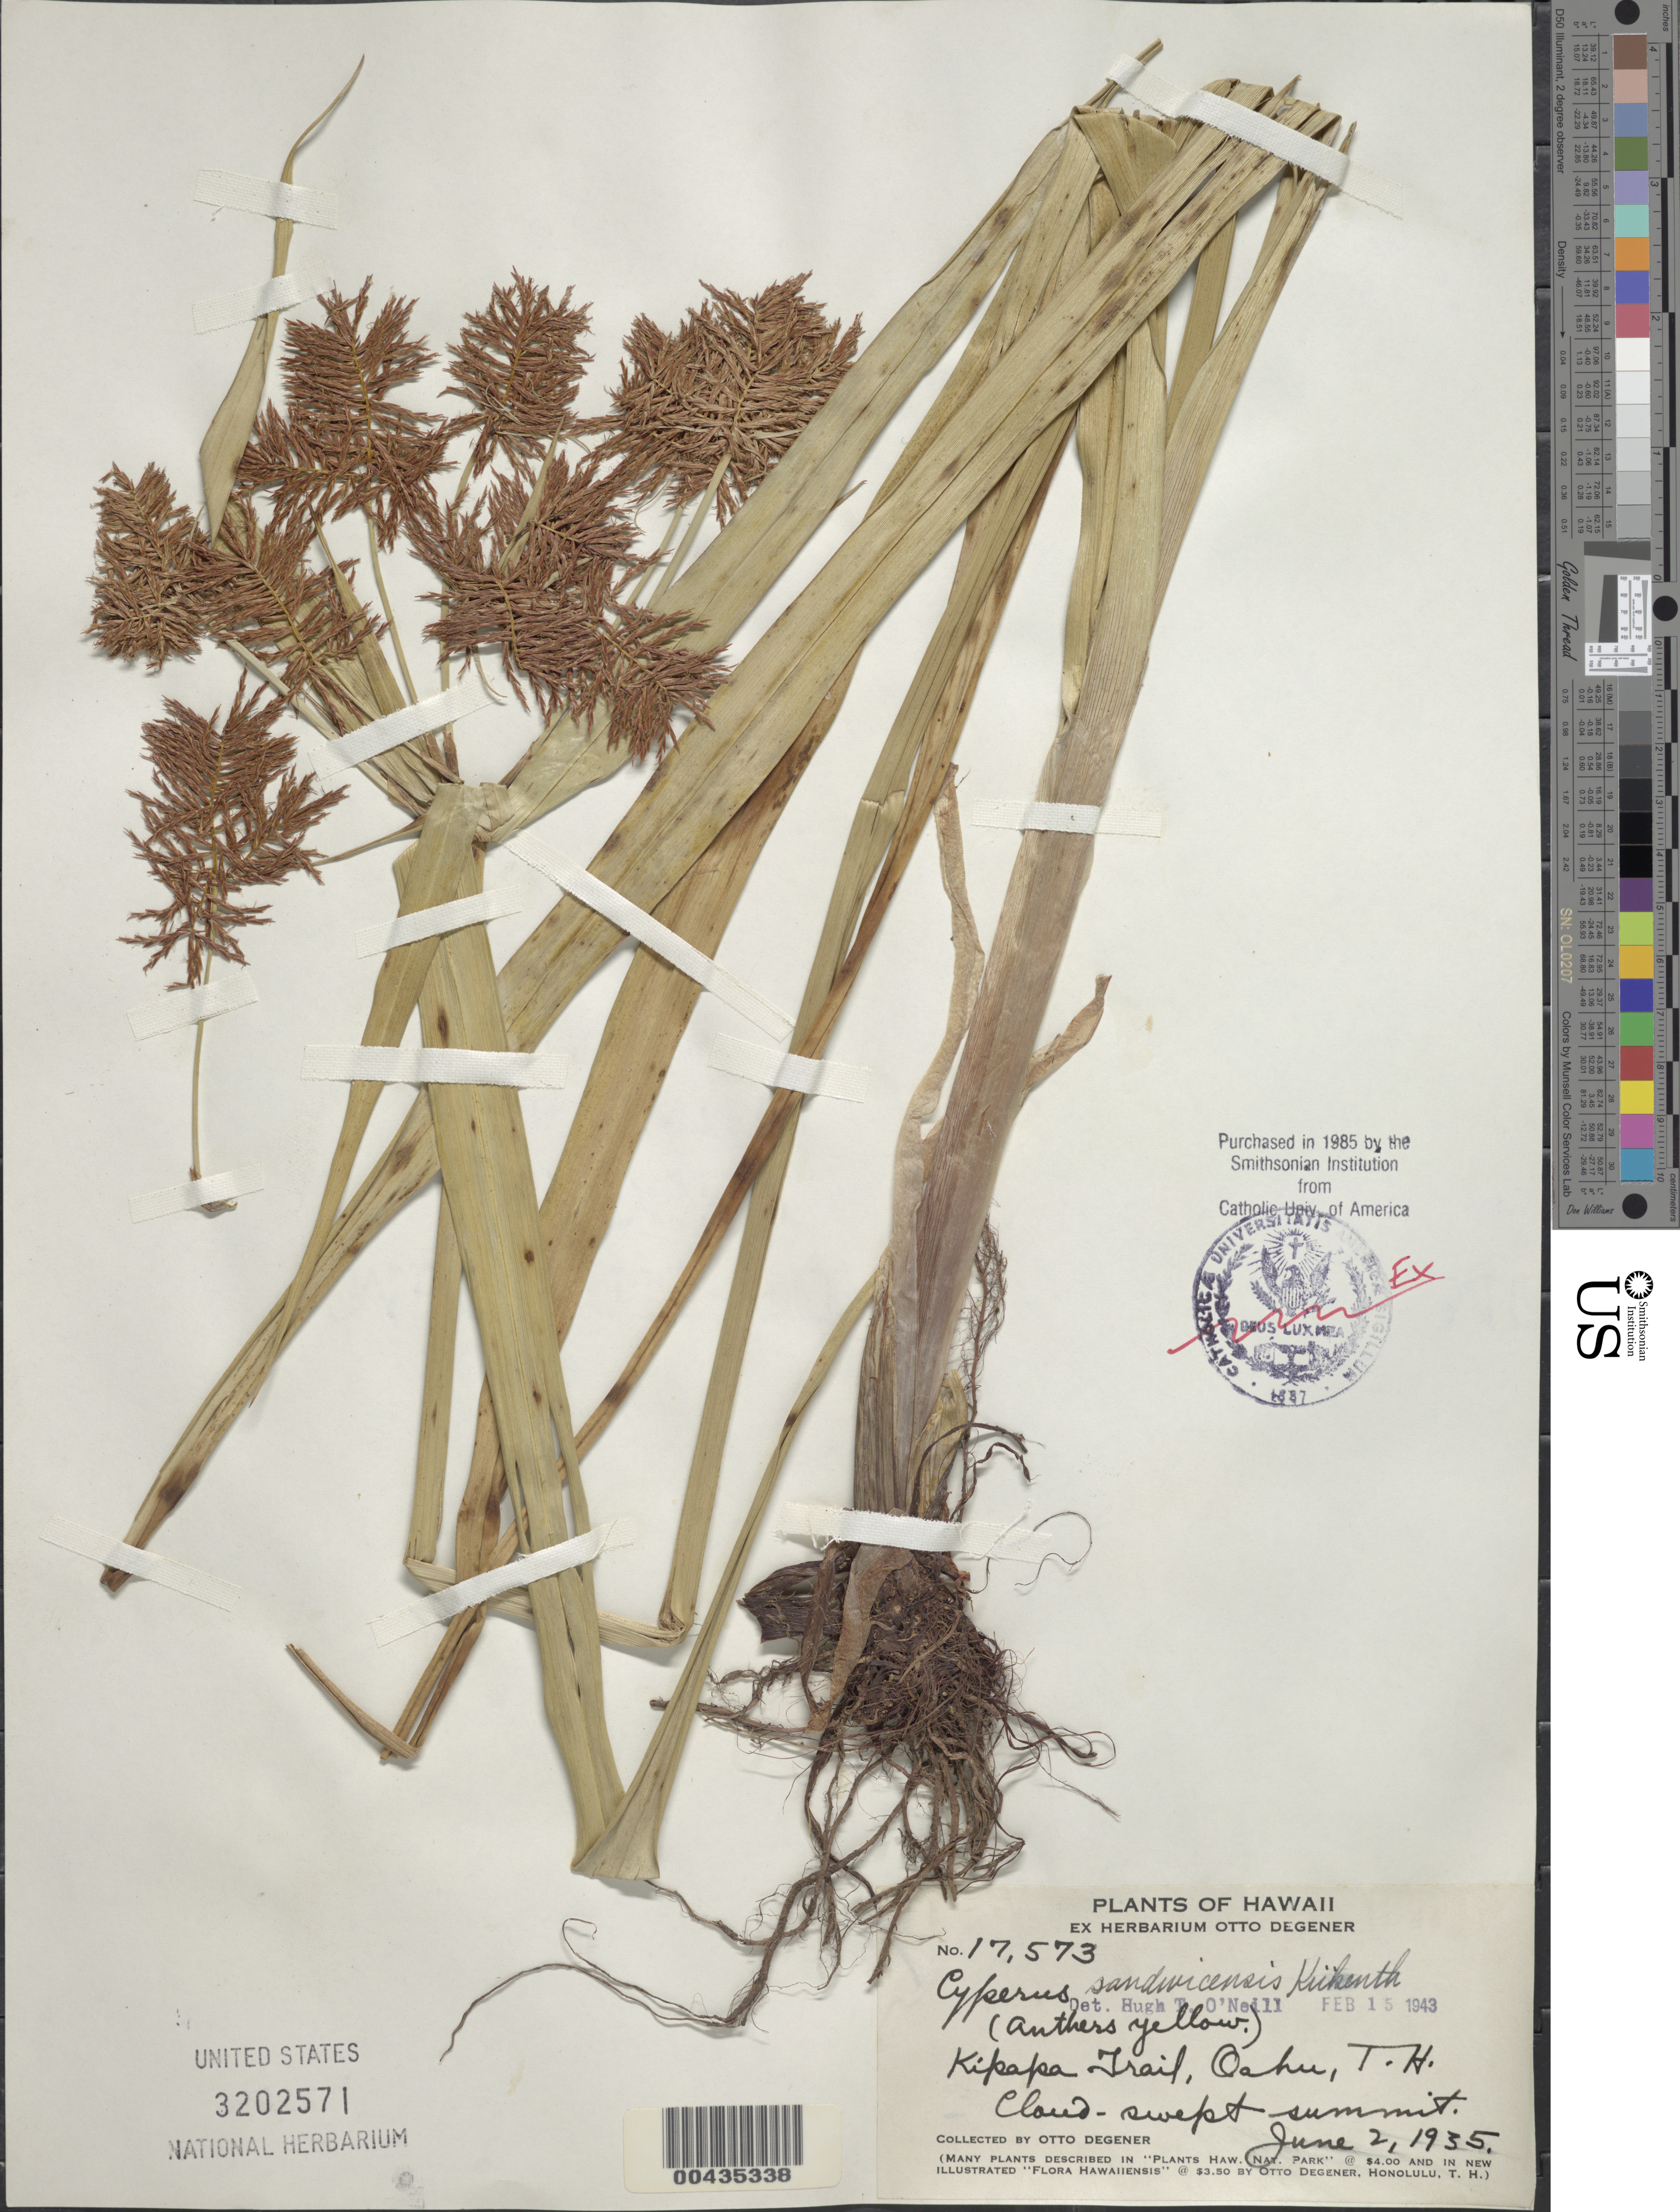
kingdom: Plantae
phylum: Tracheophyta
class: Liliopsida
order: Poales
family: Cyperaceae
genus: Cyperus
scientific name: Cyperus sandwicensis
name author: Kük.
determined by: O'Neill, Hugh T.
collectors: O. Degener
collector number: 17573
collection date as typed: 2 Jun 1935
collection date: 1935-06-02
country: United States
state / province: Hawaii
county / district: Honolulu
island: Oahu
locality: Kipapa Trail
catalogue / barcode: US 3202571